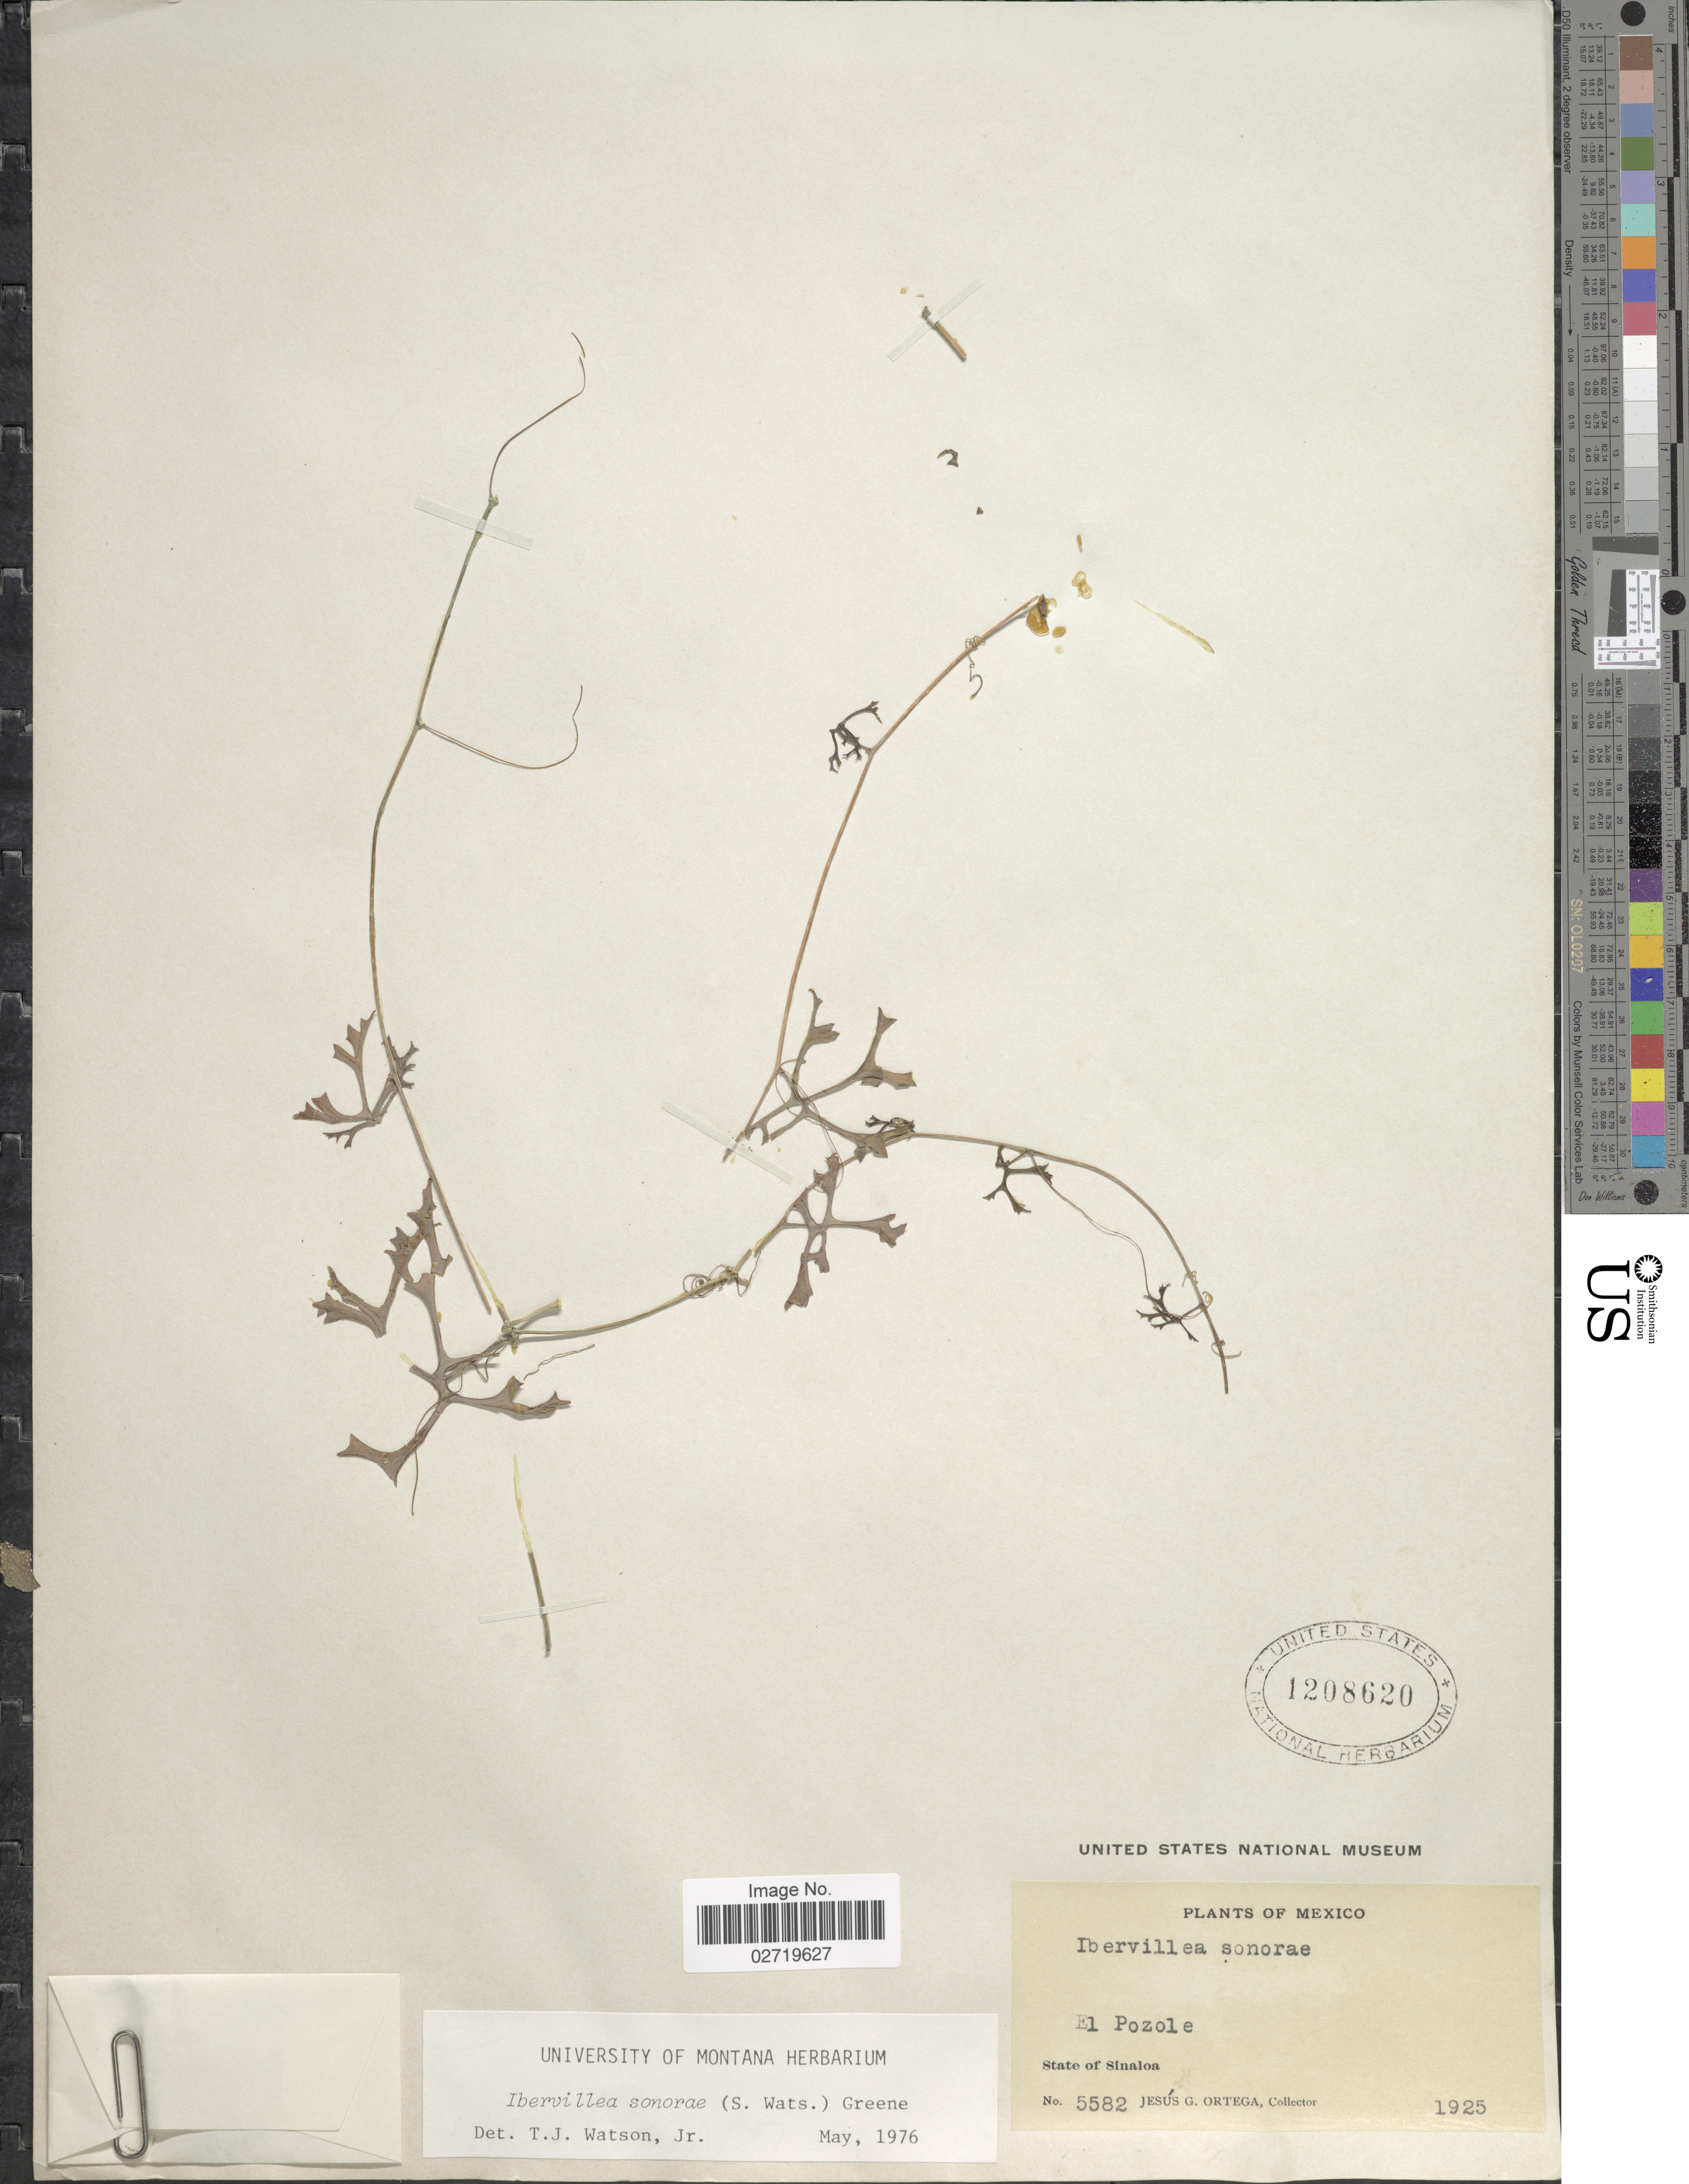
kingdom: Plantae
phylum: Tracheophyta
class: Magnoliopsida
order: Cucurbitales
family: Cucurbitaceae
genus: Ibervillea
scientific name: Ibervillea sonorae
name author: (S. Watson) Greene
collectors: J. Ortega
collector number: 5582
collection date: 1925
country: Mexico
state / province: Sinaloa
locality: El Pozole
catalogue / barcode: US 1208620